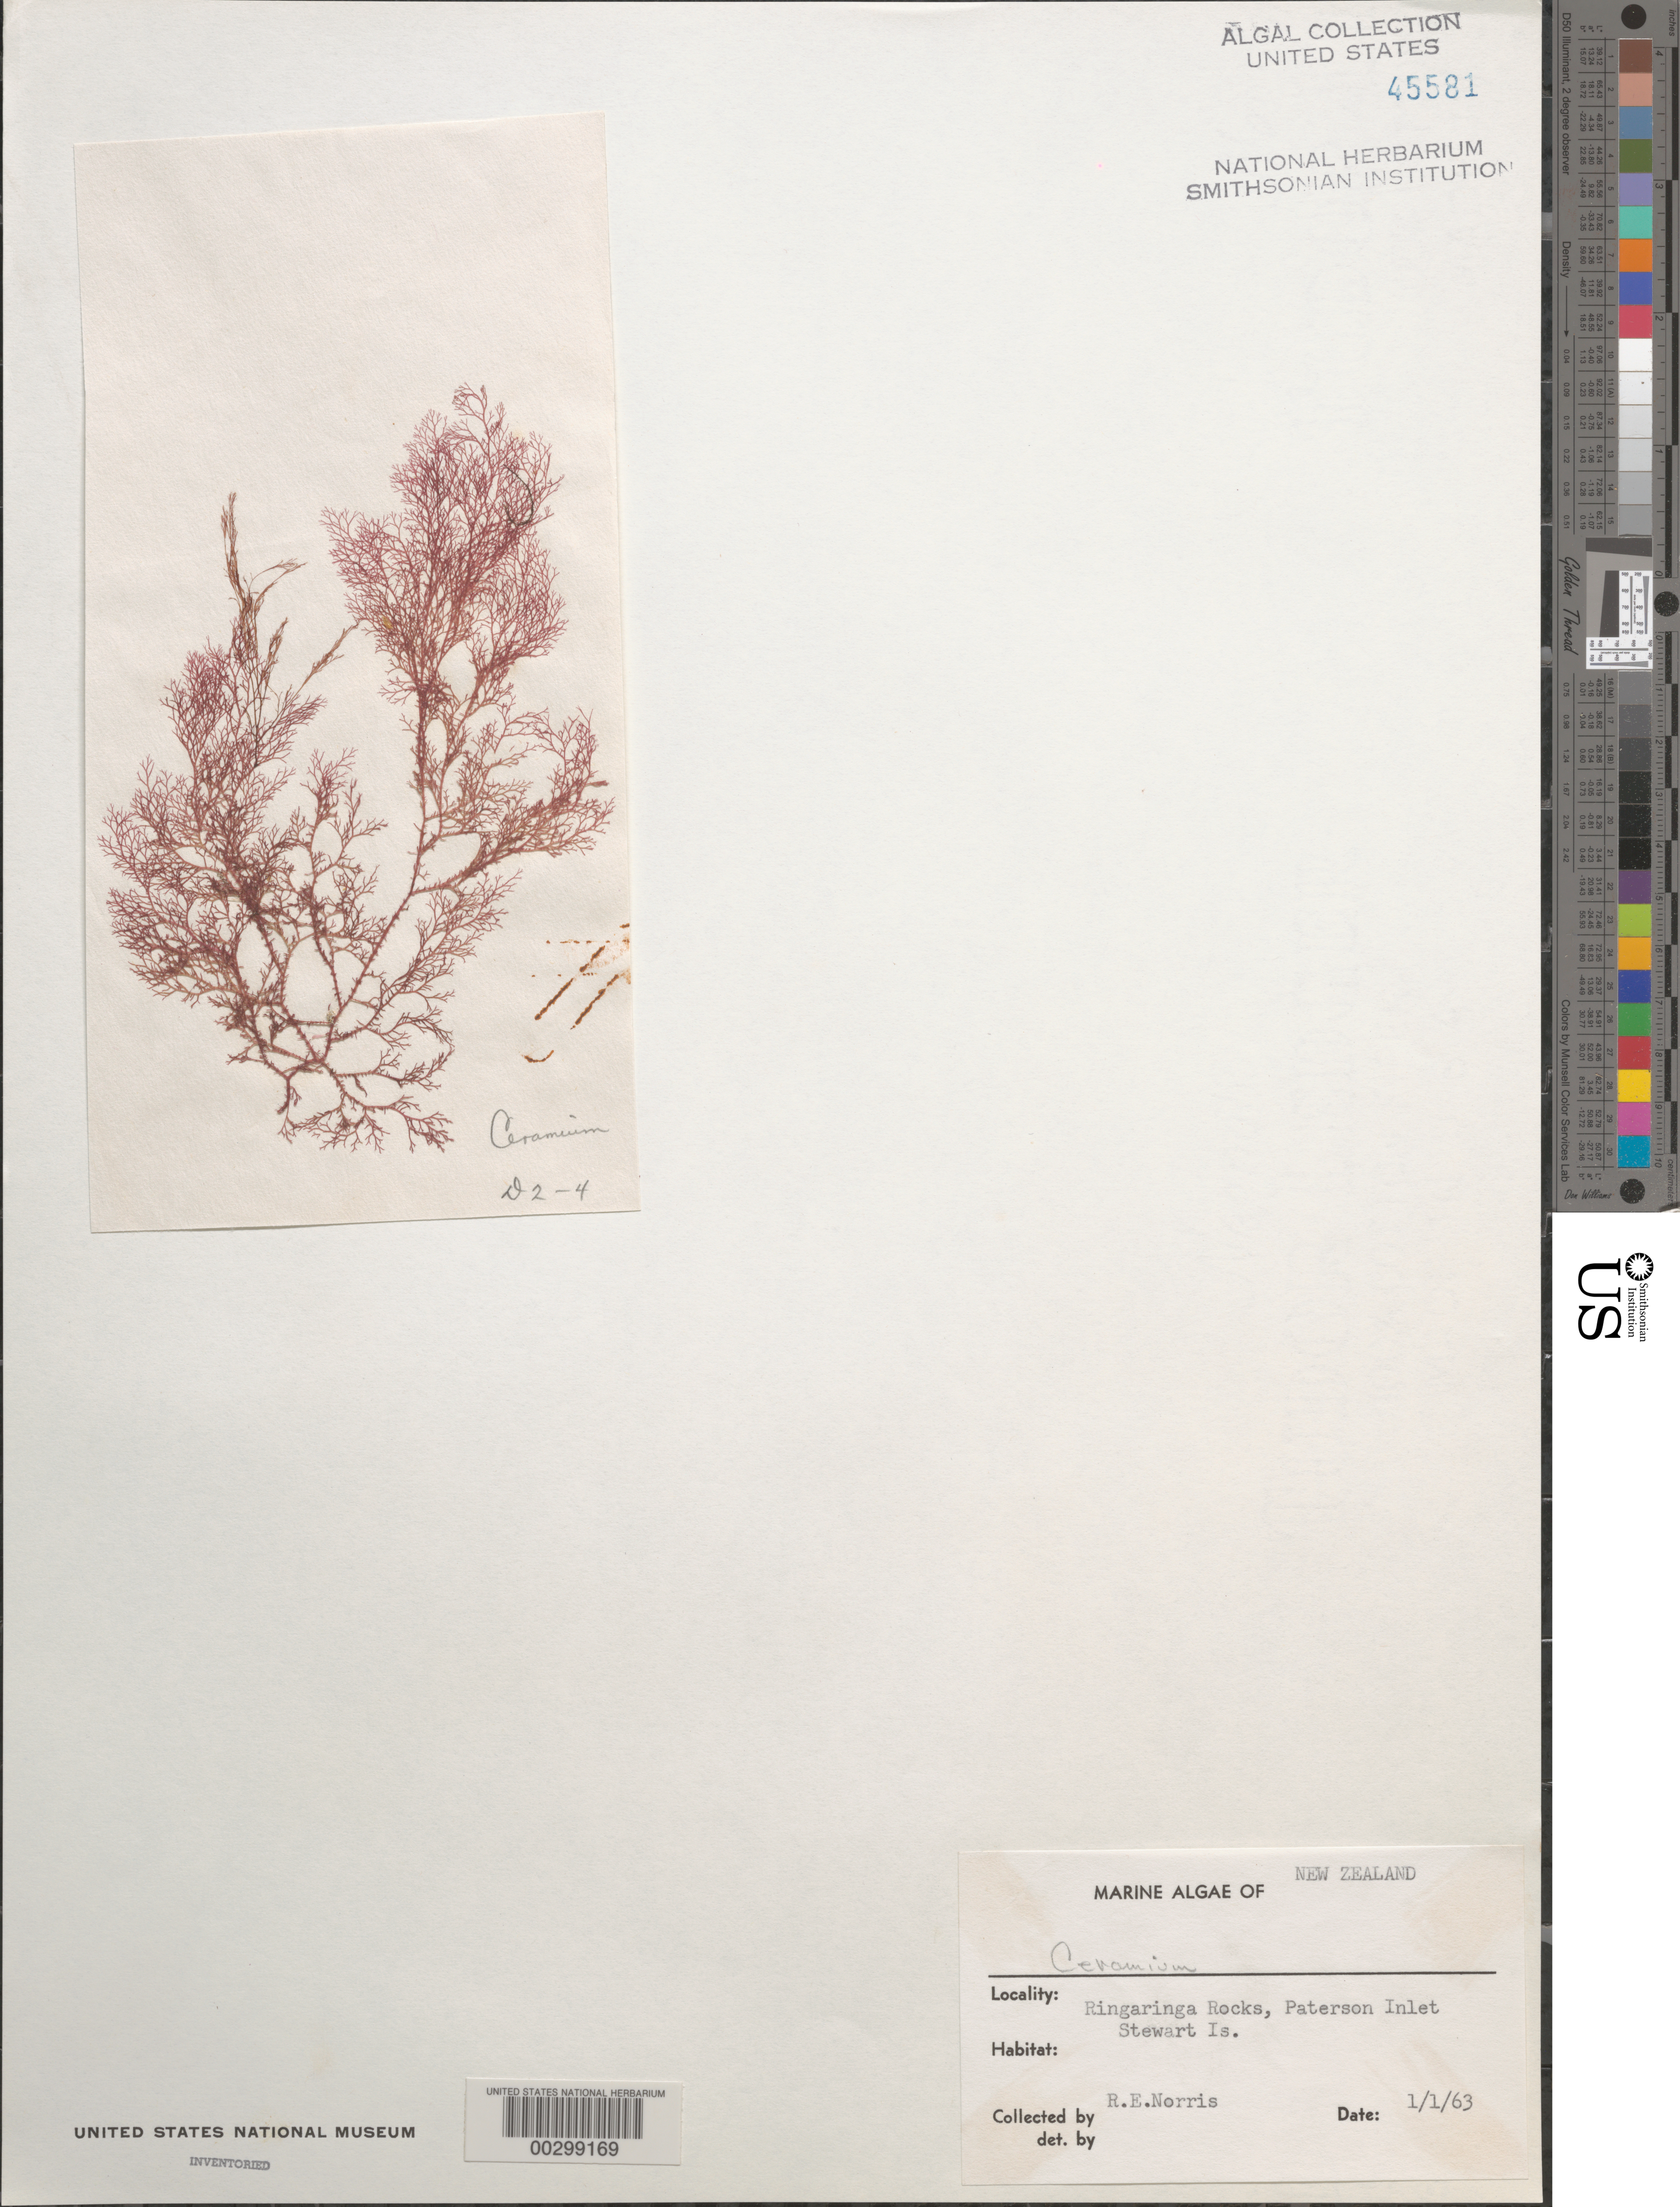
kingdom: Plantae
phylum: Rhodophyta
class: Florideophyceae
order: Ceramiales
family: Ceramiaceae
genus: Ceramium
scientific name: Ceramium sp.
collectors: R. E. Norris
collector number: D2-4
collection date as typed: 01 Jan 1963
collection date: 1963-01-01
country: New Zealand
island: Stewart Island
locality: Ringaringa Rocks, Paterson Inlet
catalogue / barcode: US 45581